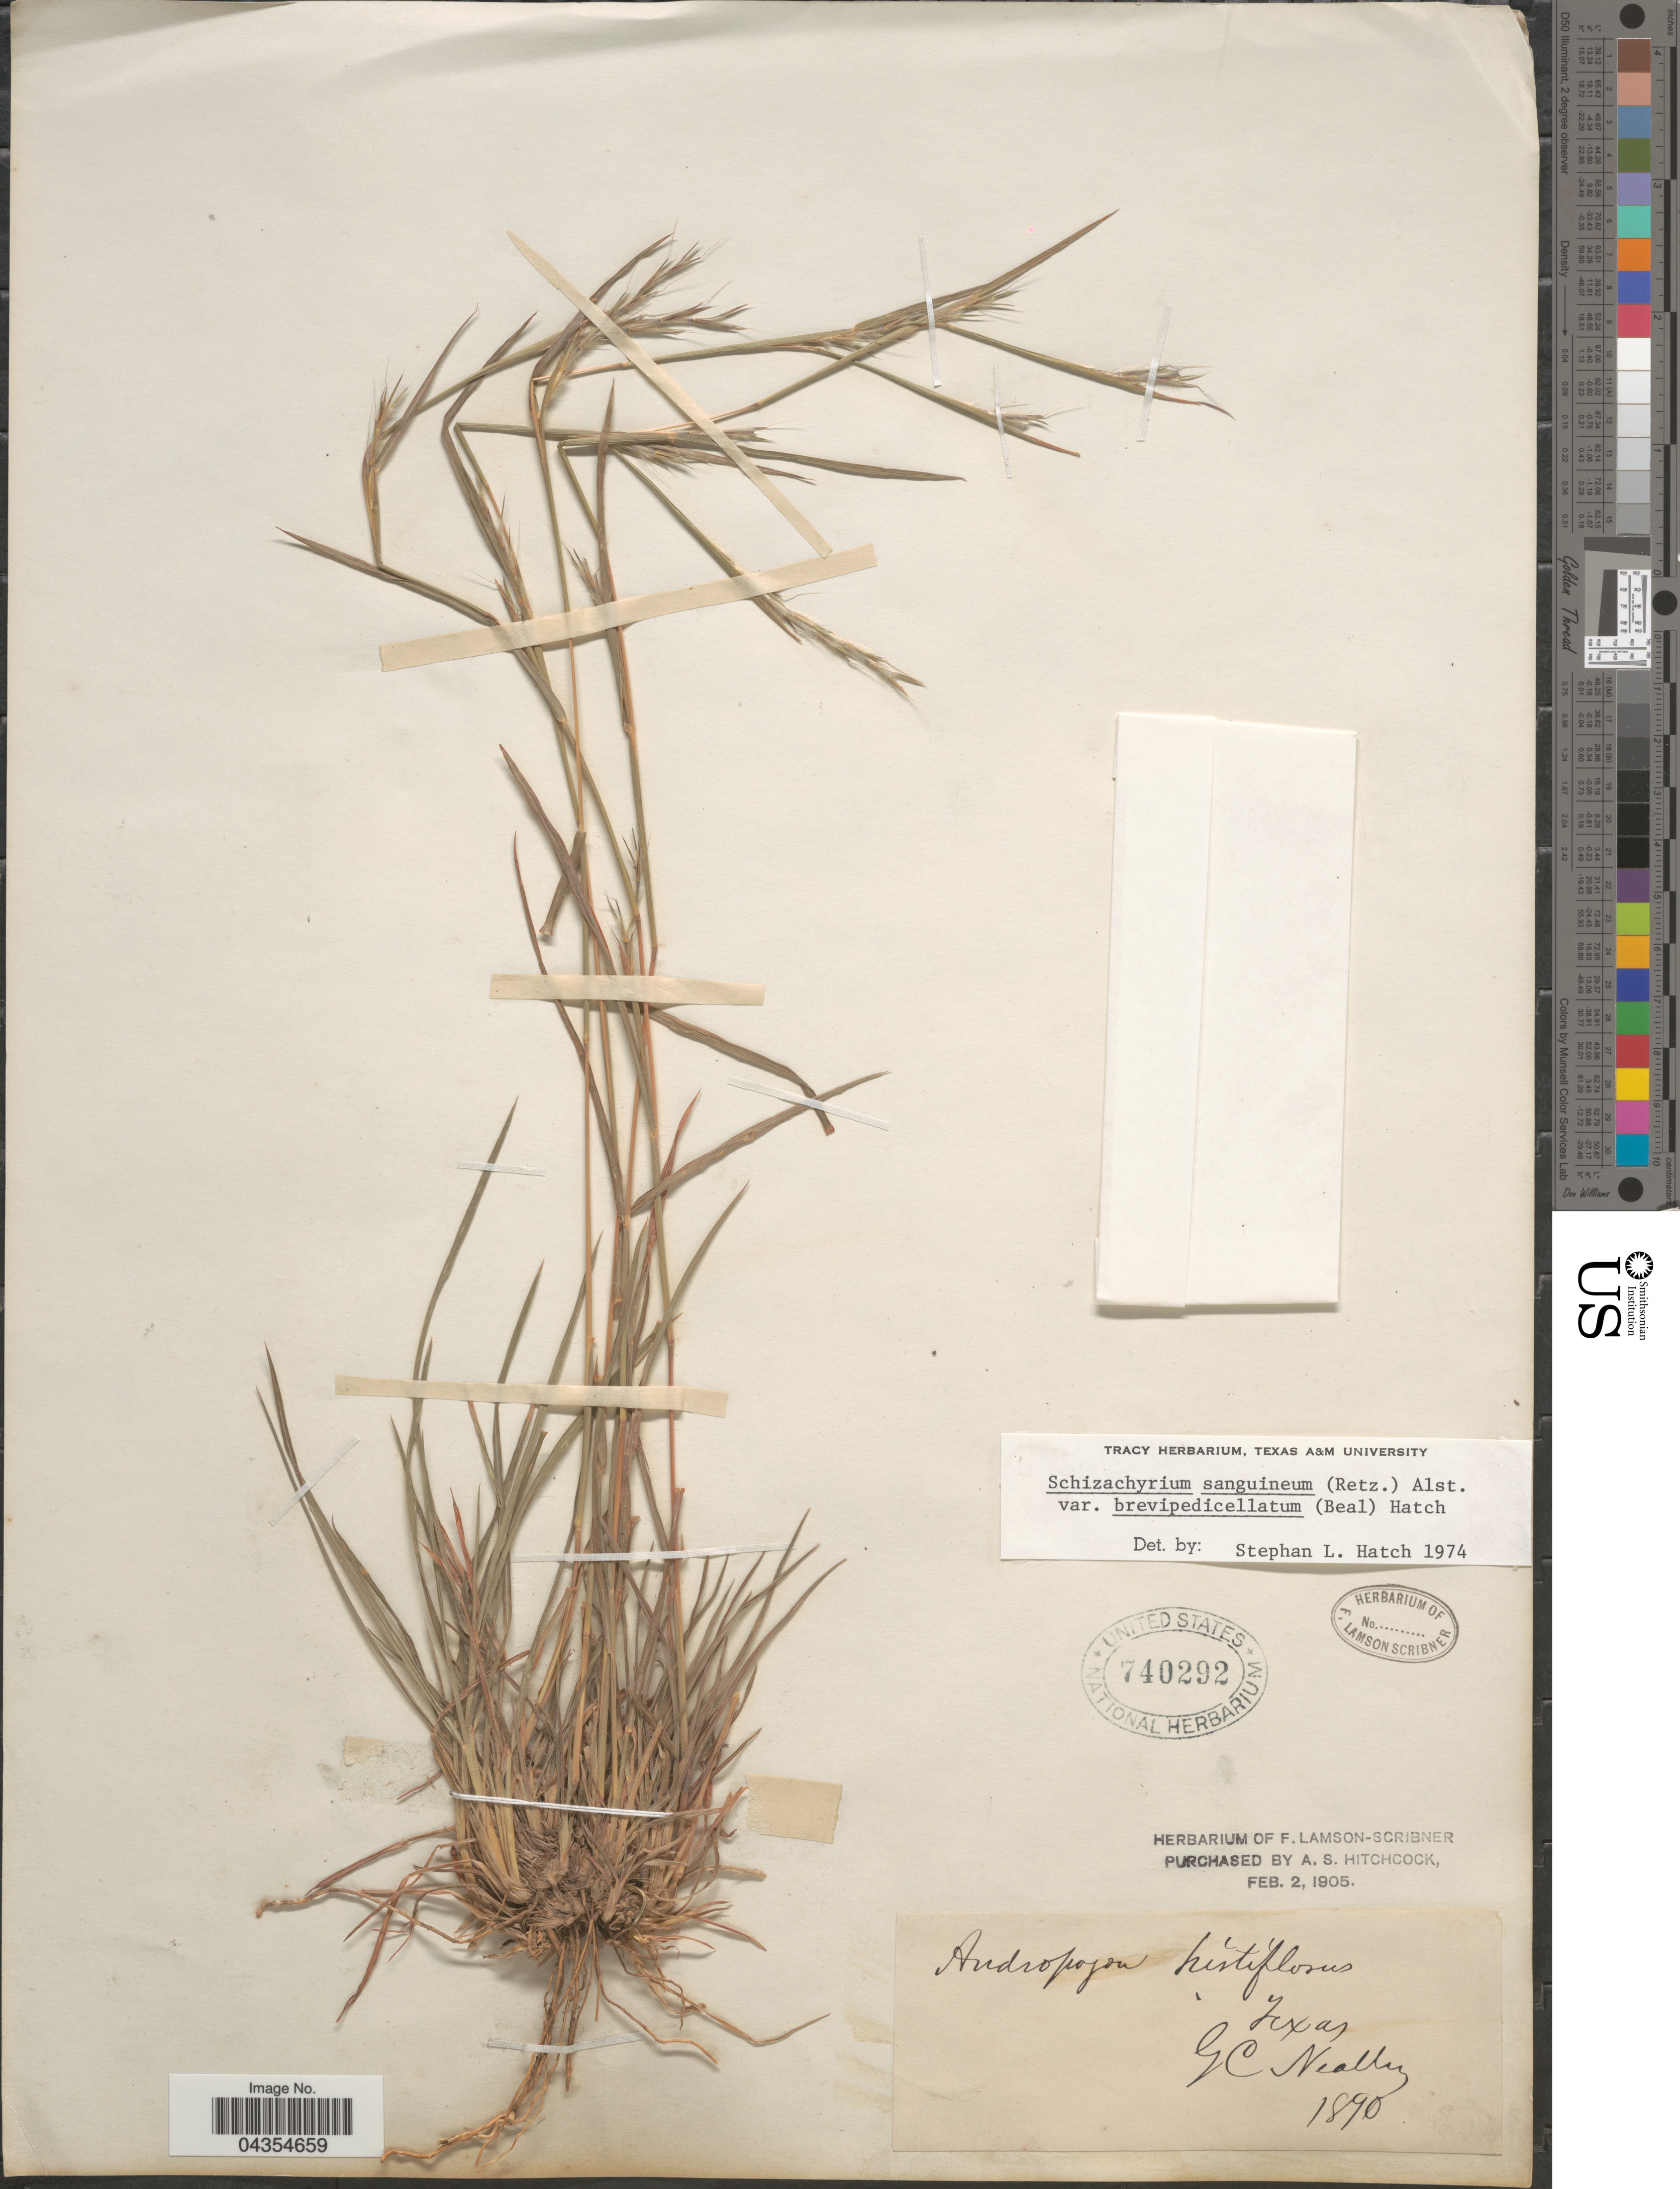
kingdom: Plantae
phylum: Tracheophyta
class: Liliopsida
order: Poales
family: Poaceae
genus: Schizachyrium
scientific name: Schizachyrium sanguineum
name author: (Retz.) Alston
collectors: G. C. Nealley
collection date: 1890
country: United States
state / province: Texas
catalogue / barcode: US 740292